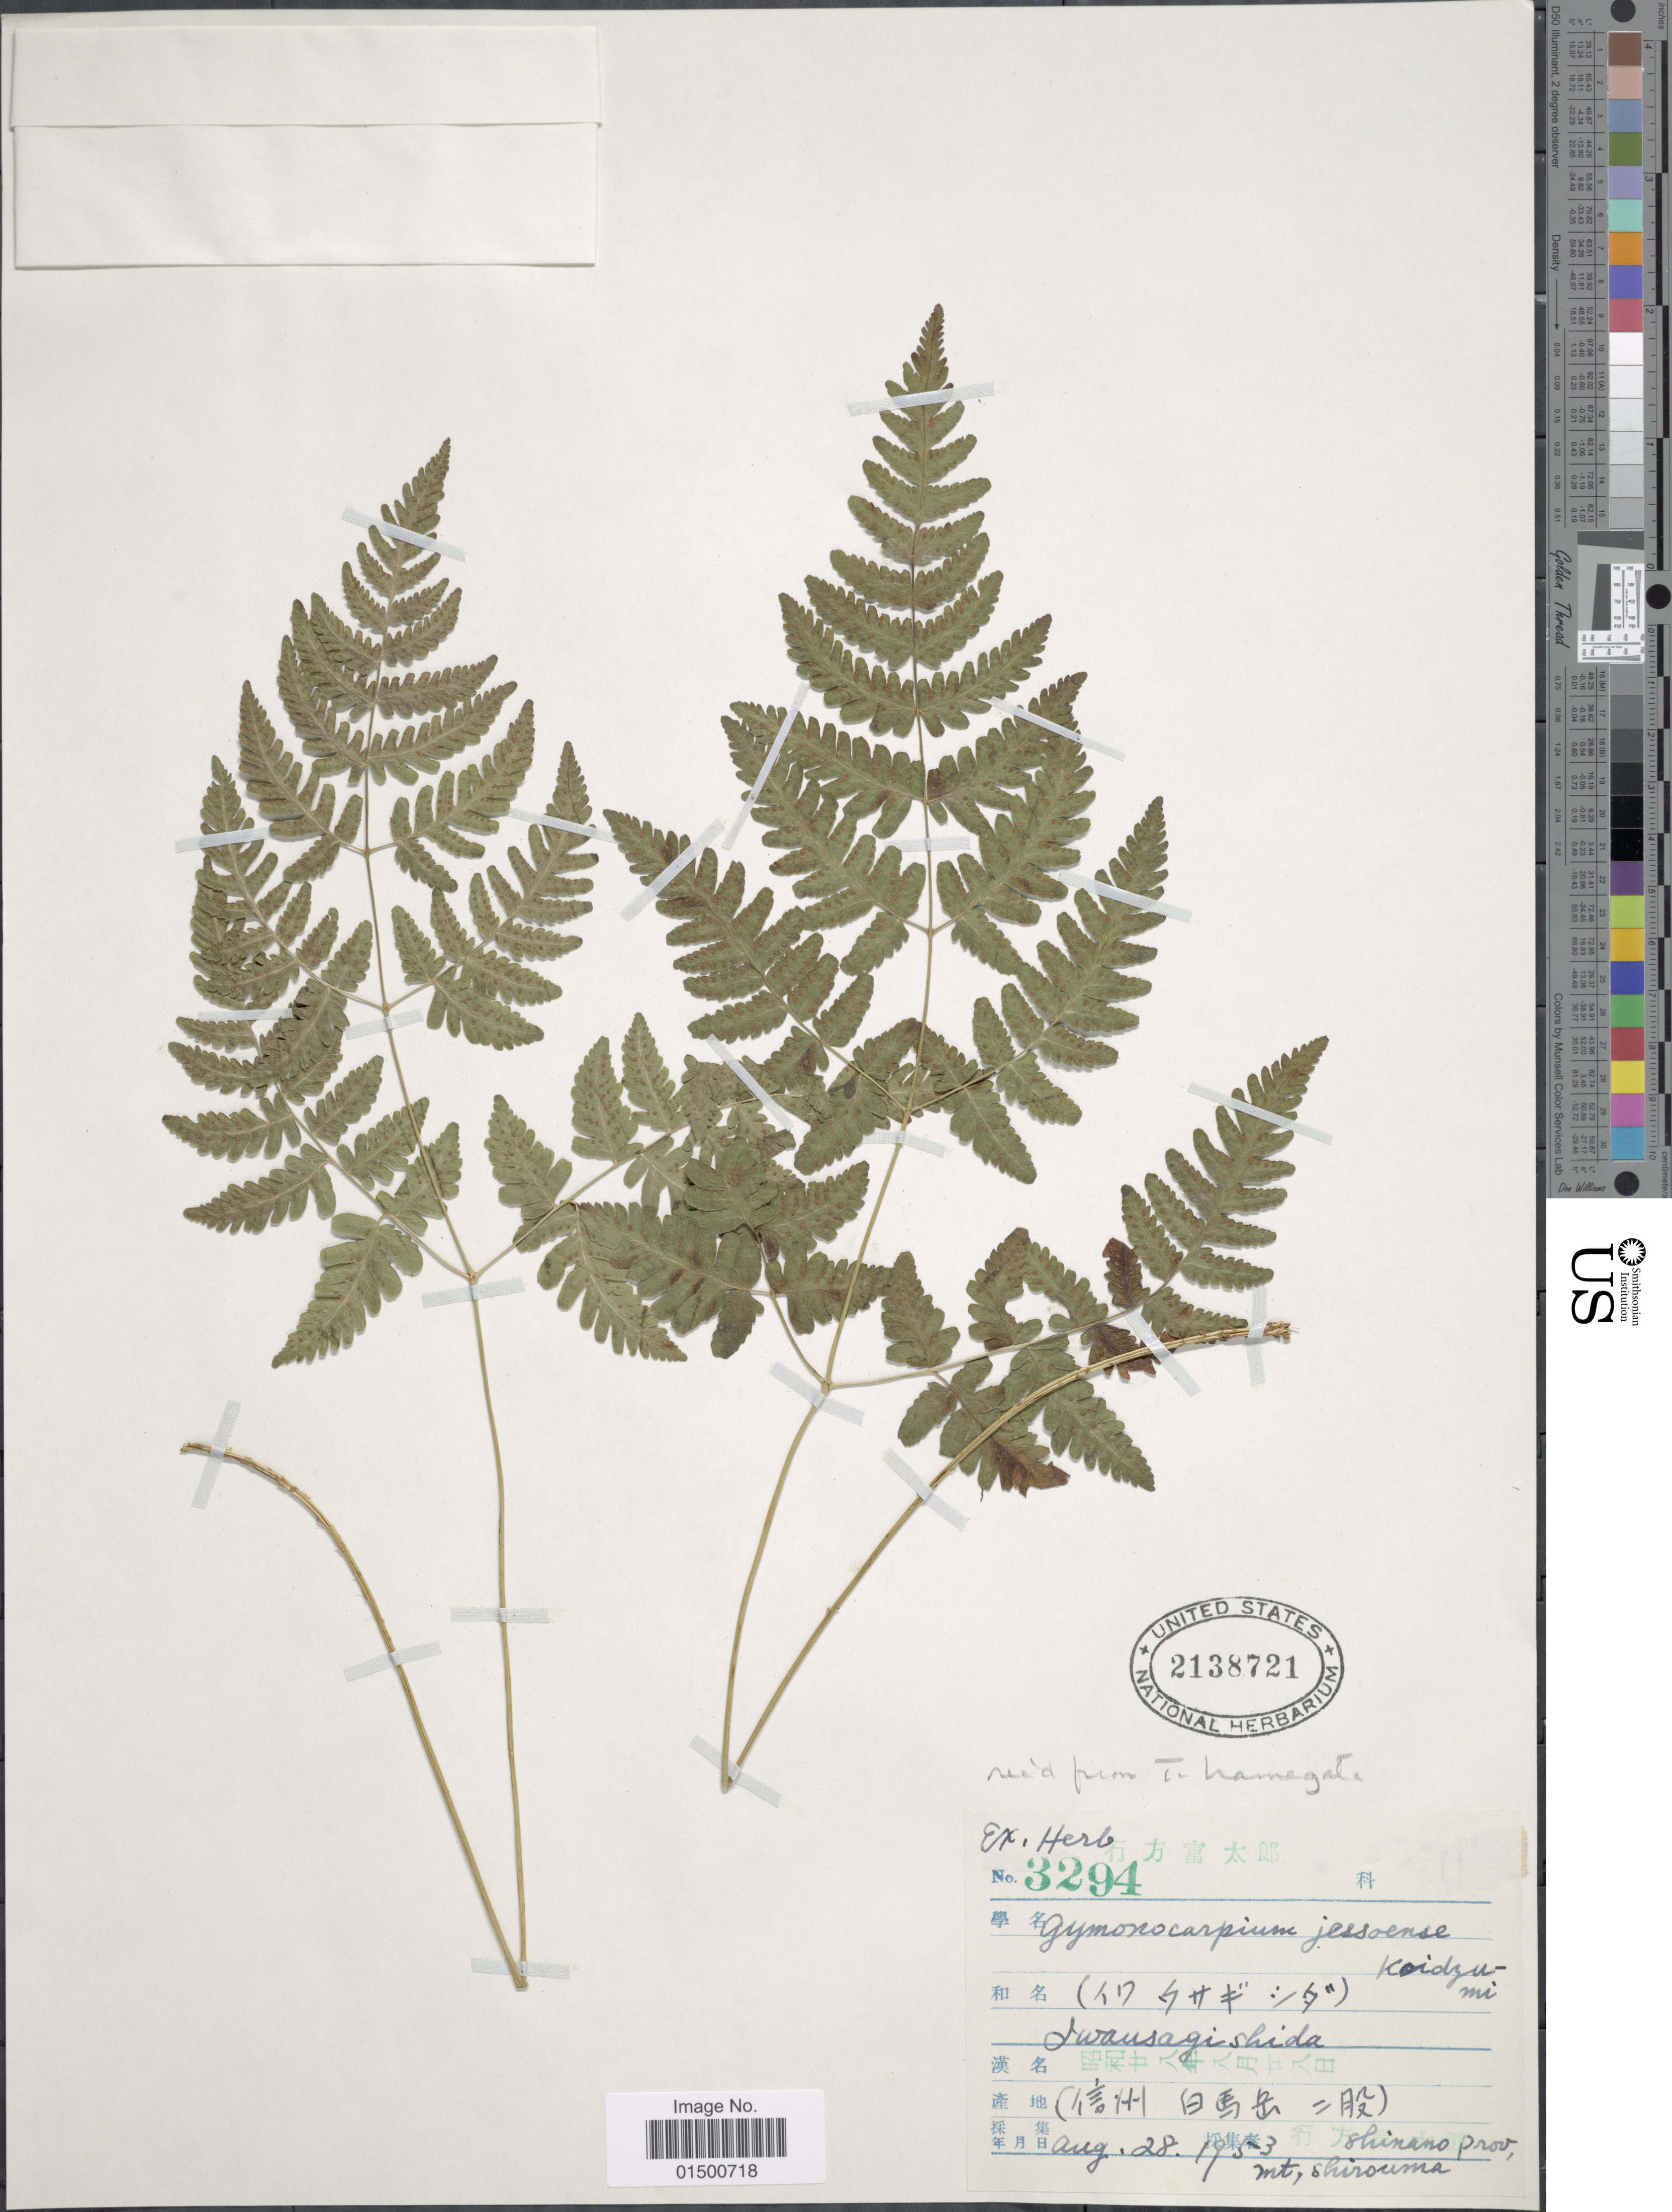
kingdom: Plantae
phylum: Tracheophyta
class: Polypodiopsida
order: Polypodiales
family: Cystopteridaceae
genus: Gymnocarpium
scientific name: Gymnocarpium jessoense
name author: (Koidz.) Koidz.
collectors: T. Namegata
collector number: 3294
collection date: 1953-08-28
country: Japan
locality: Shinano prov, Mt. Shirouma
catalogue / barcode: US 2138721